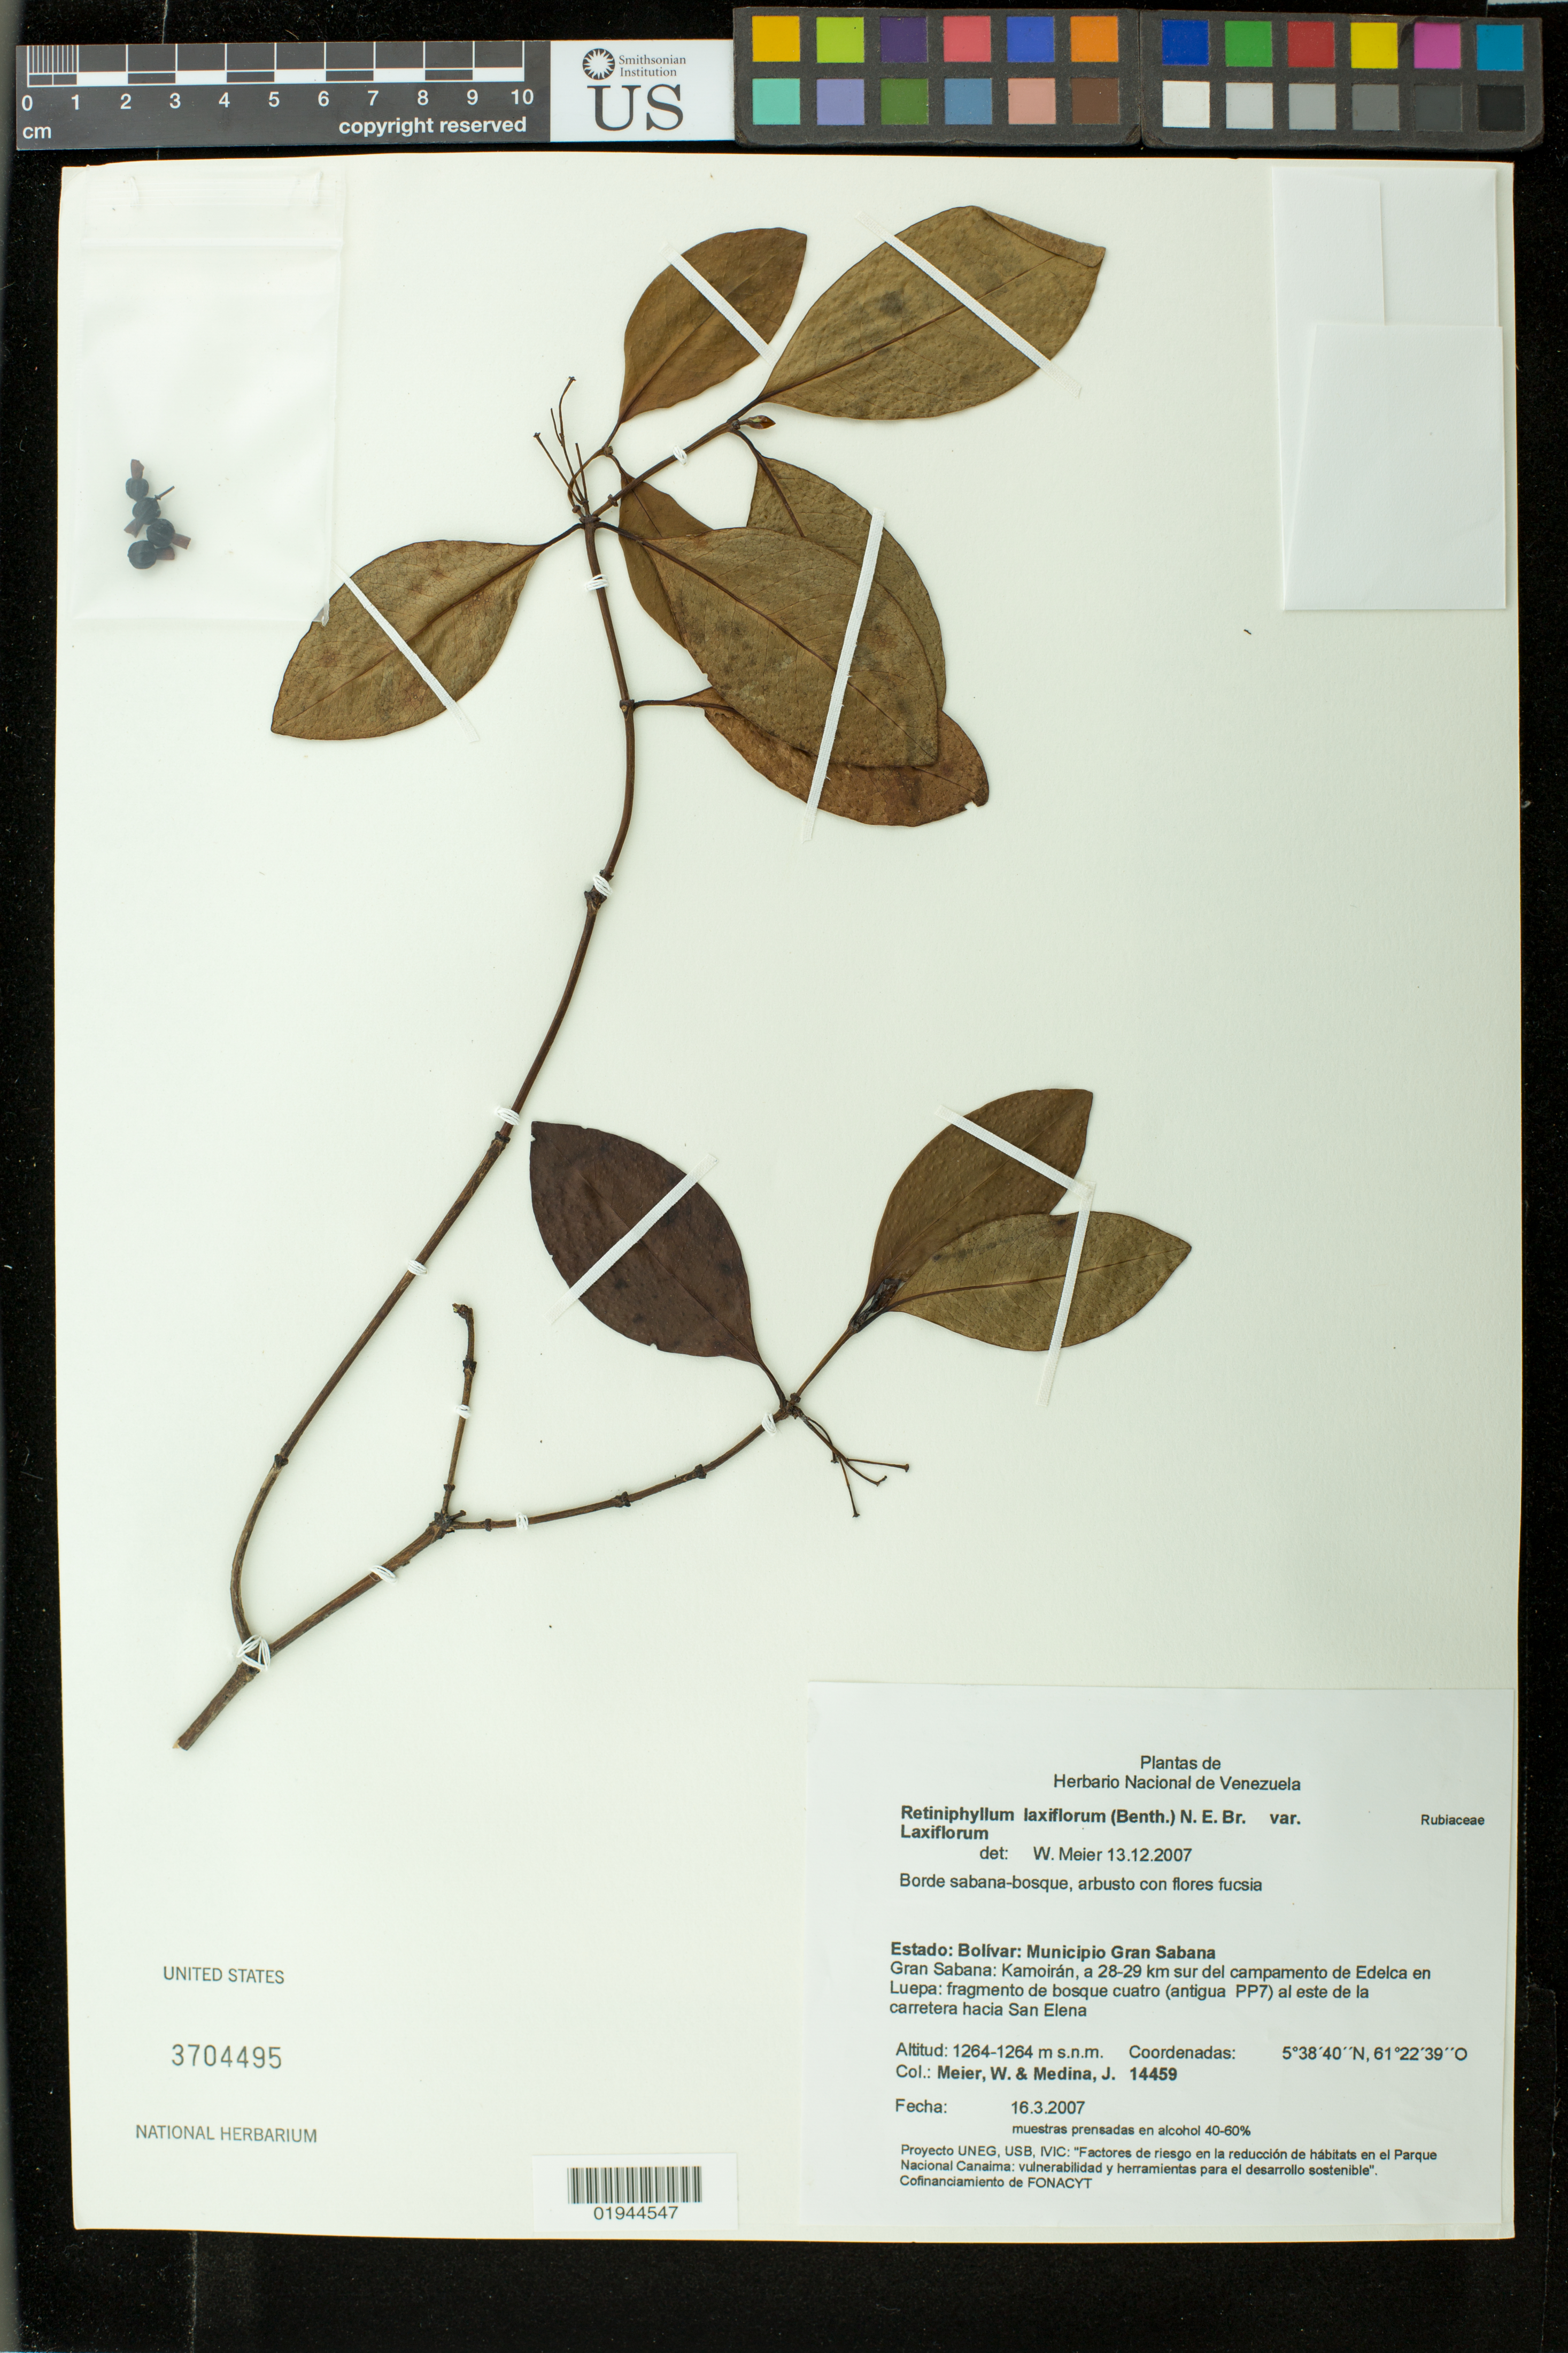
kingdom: Plantae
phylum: Tracheophyta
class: Magnoliopsida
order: Gentianales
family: Rubiaceae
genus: Retiniphyllum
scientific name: Retiniphyllum laxiflorum var. laxiflorum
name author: (Benth.) N.E. Br.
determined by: Meier, Winfried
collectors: W. Meier & J. Medina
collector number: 11459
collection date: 2007-03-16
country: Venezuela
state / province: Bolívar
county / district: Gran Sabana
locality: Kamoiran, a 28-29 km sur del campamento de Edelca en Luepa: fragmento de bosque cuatro (antigua PP7) al este de la carretera hacia San Elena.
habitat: borde sabana-bosque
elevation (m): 1264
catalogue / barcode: US 3704495